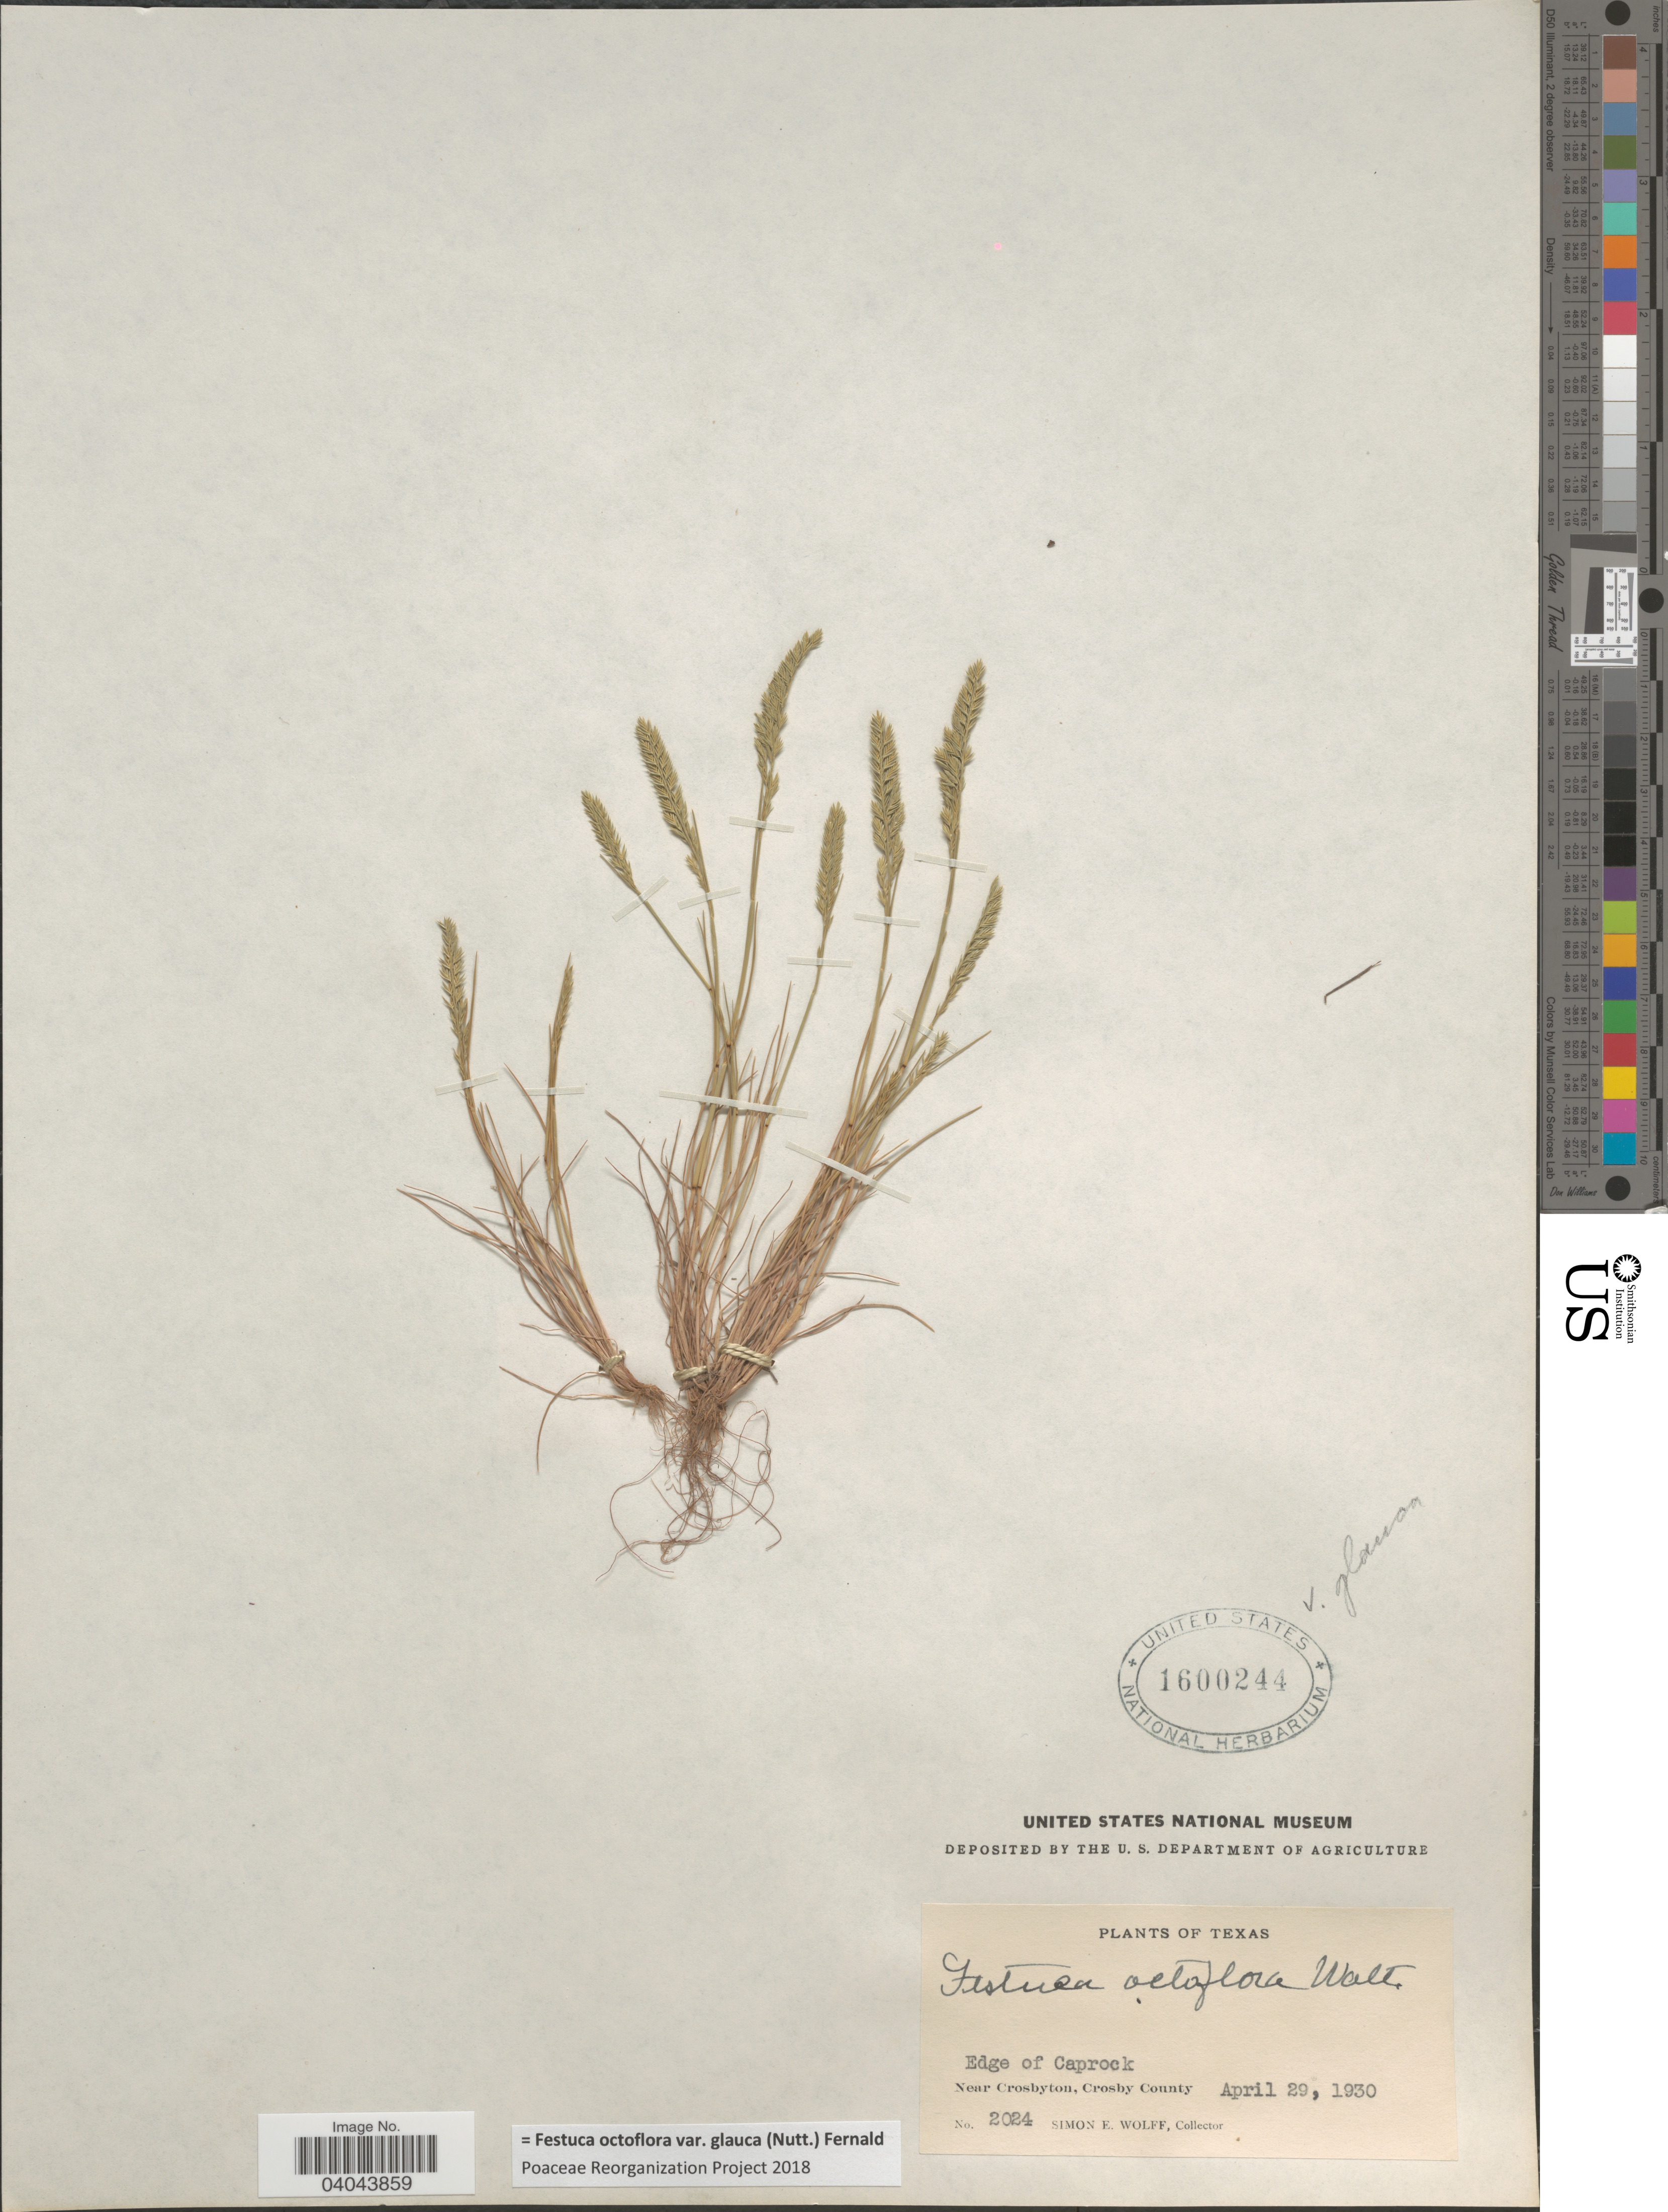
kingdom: Plantae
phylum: Tracheophyta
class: Liliopsida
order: Poales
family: Poaceae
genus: Festuca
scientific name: Festuca octoflora var. glauca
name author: (Nutt.) Fernald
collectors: S. E. Wolff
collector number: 2024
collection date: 1930-04-29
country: United States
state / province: Texas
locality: Edge of Caprock. Near Crosbyton, Crosby County.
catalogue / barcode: US 1600244